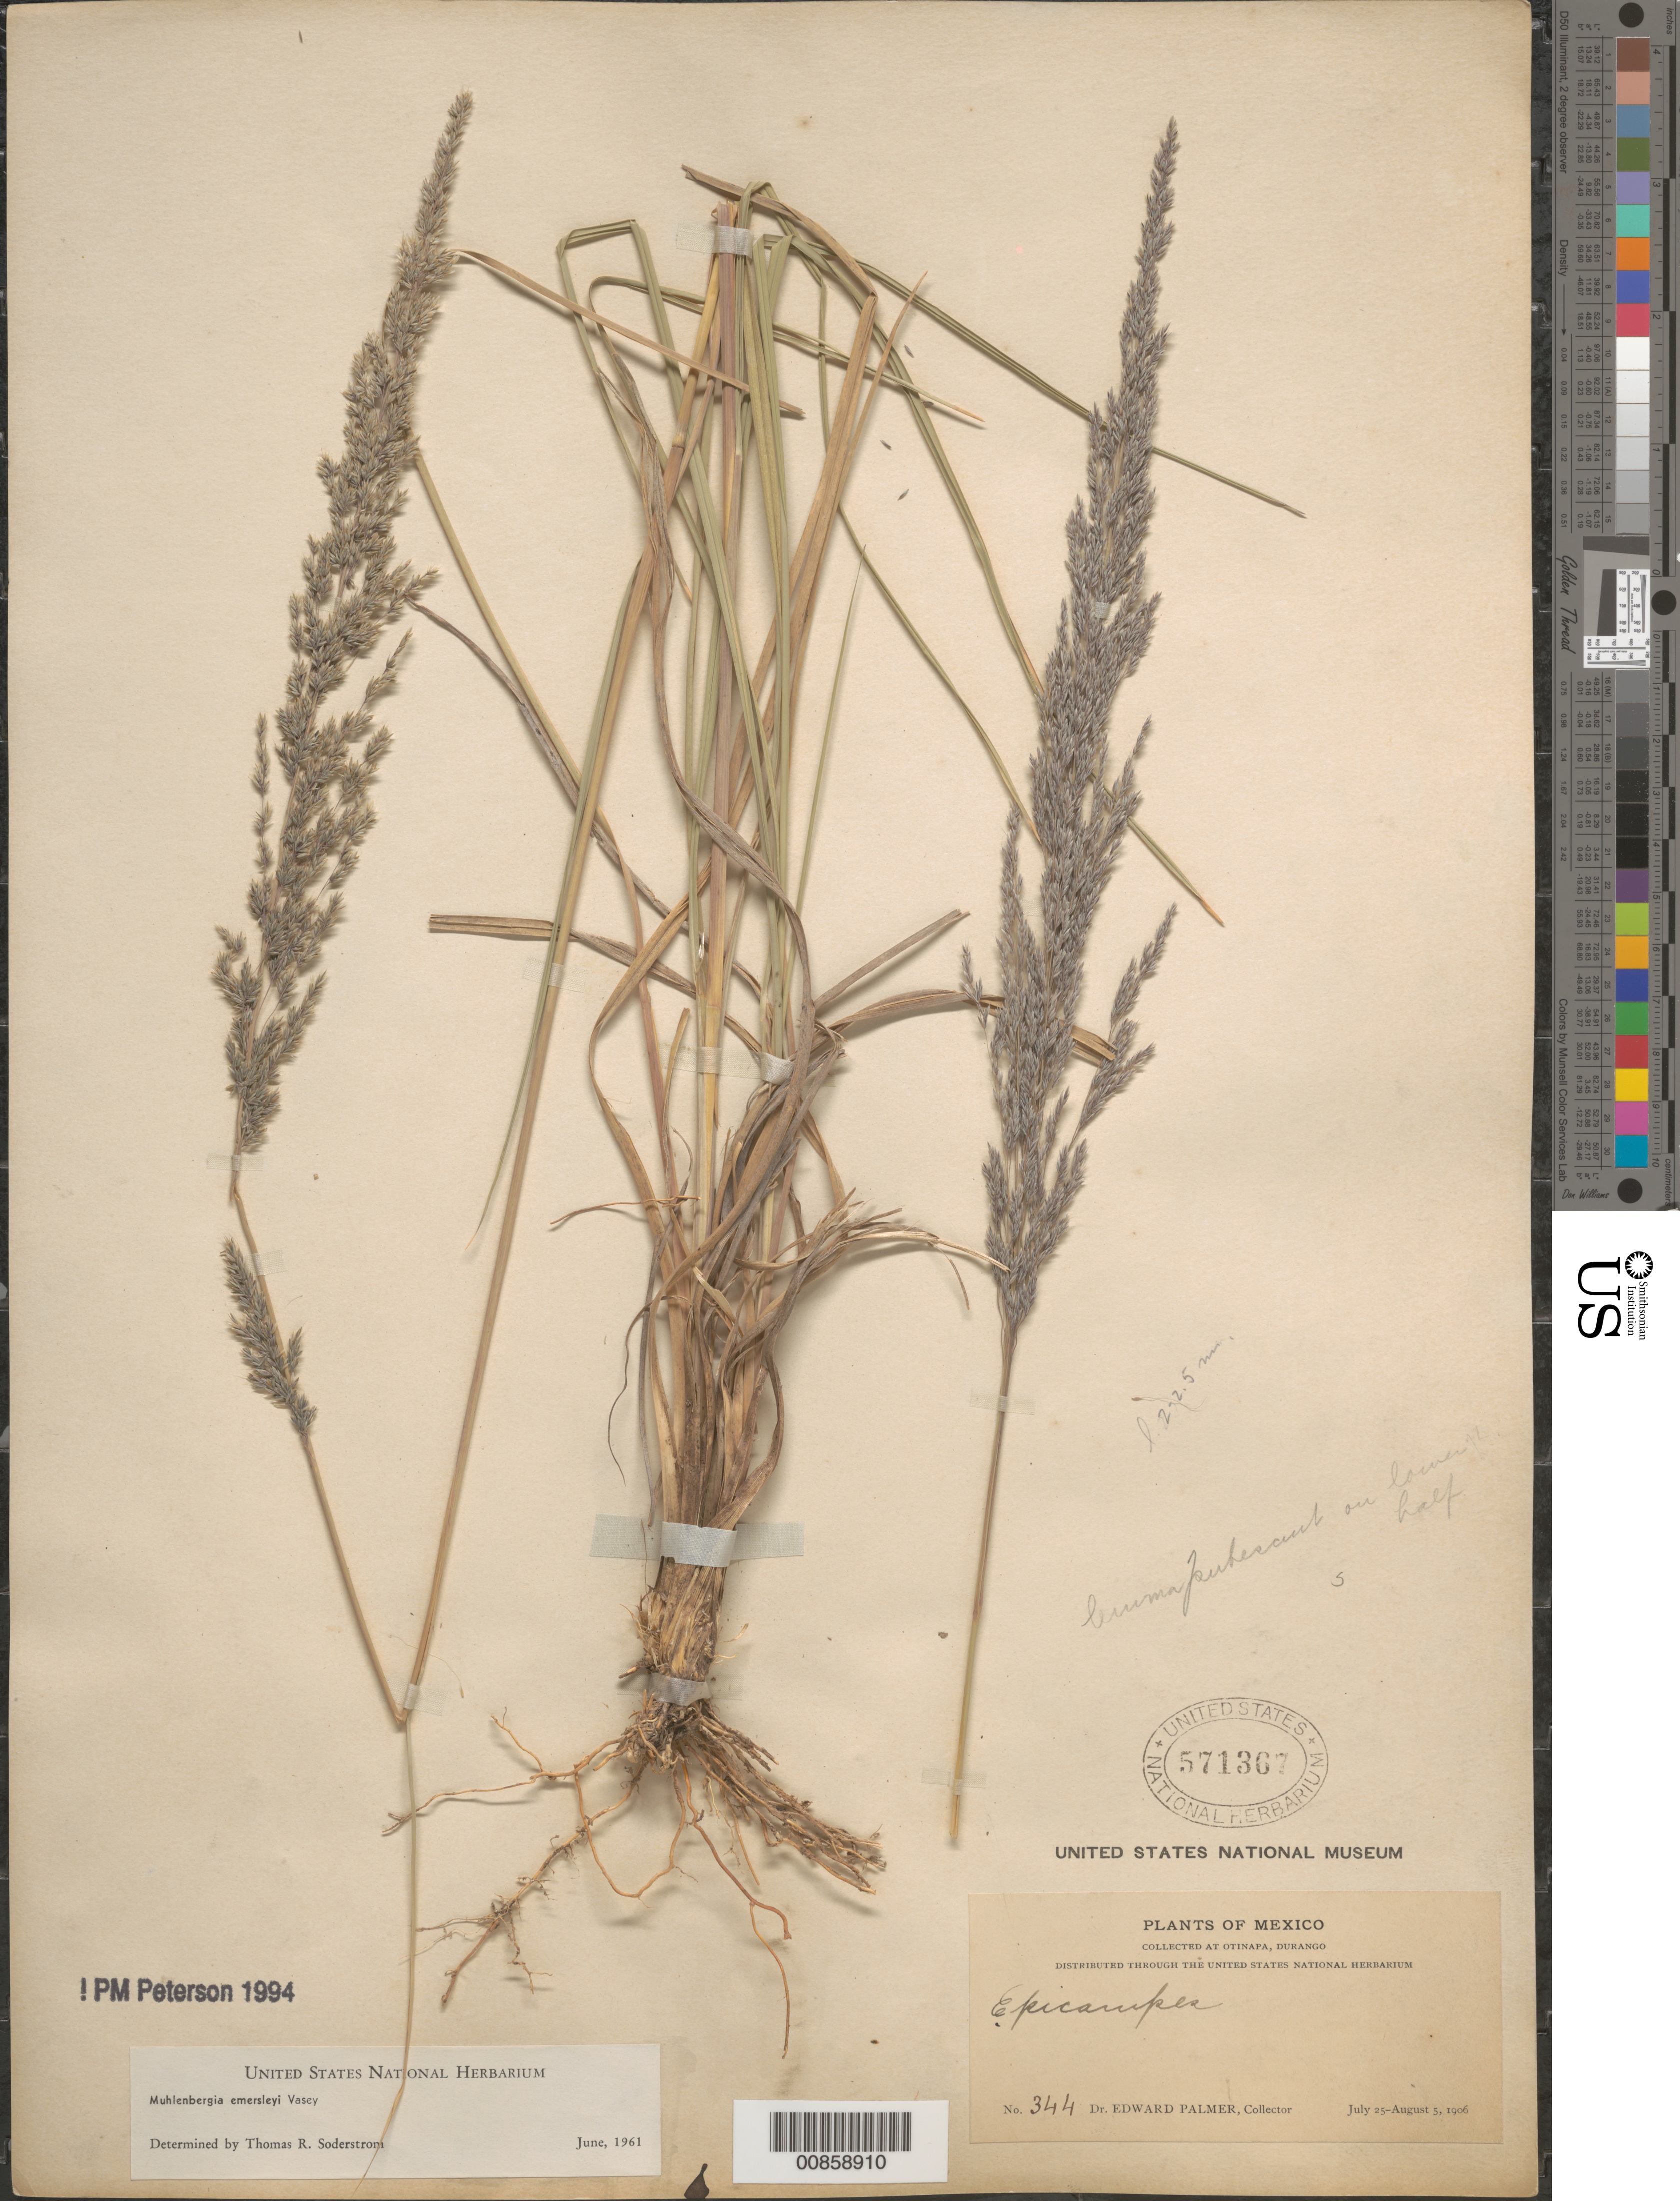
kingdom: Plantae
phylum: Tracheophyta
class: Liliopsida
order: Poales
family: Poaceae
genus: Muhlenbergia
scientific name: Muhlenbergia emersleyi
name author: Vasey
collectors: E. Palmer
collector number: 344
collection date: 1906-07-25/1906-08-05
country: Mexico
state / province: Durango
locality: Otinapa.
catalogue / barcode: US 571367